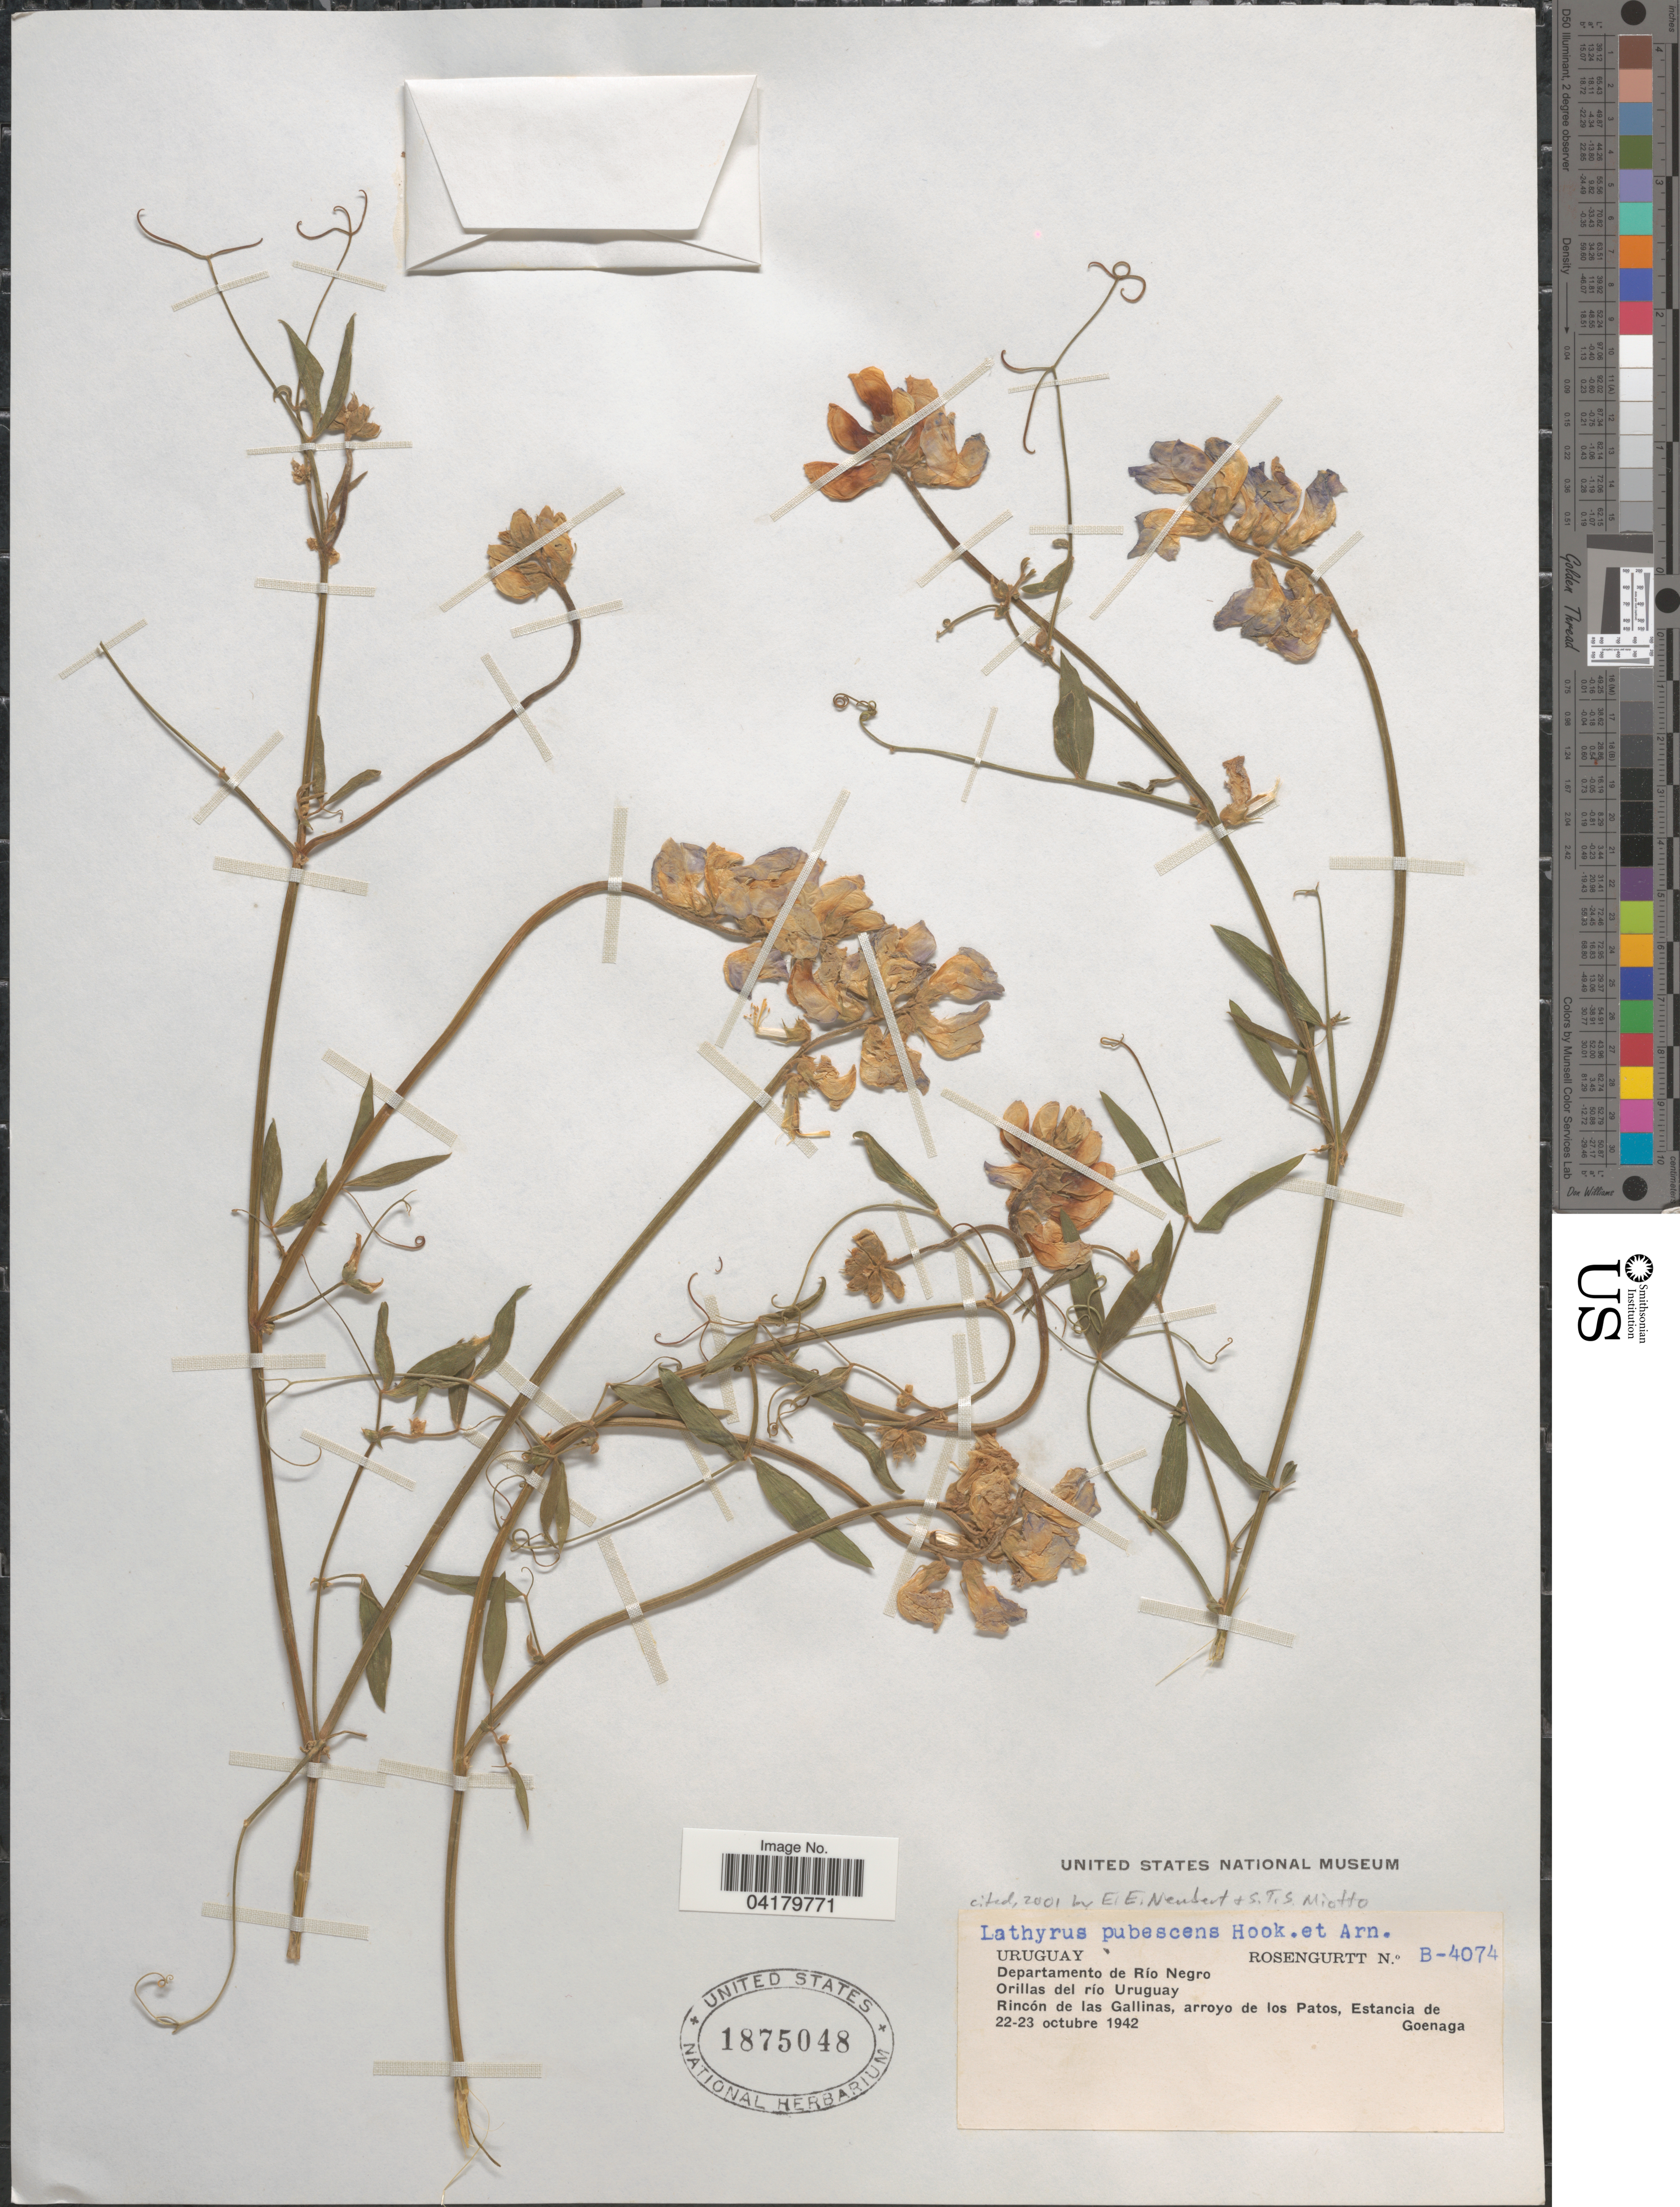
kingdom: Plantae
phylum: Tracheophyta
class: Magnoliopsida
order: Fabales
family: Fabaceae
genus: Lathyrus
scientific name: Lathyrus pubescens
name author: Hook. & Arn.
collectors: Rosengurtt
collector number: B-4074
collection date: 1942-10-22/1942-10-23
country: Uruguay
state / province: Rio Negro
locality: Departamento de Río Negro. Orillas del río Uruguay. Rincón de las Gallinas, arroyo de los Patos, Estancia de Goenaga.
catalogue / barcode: US 1875048